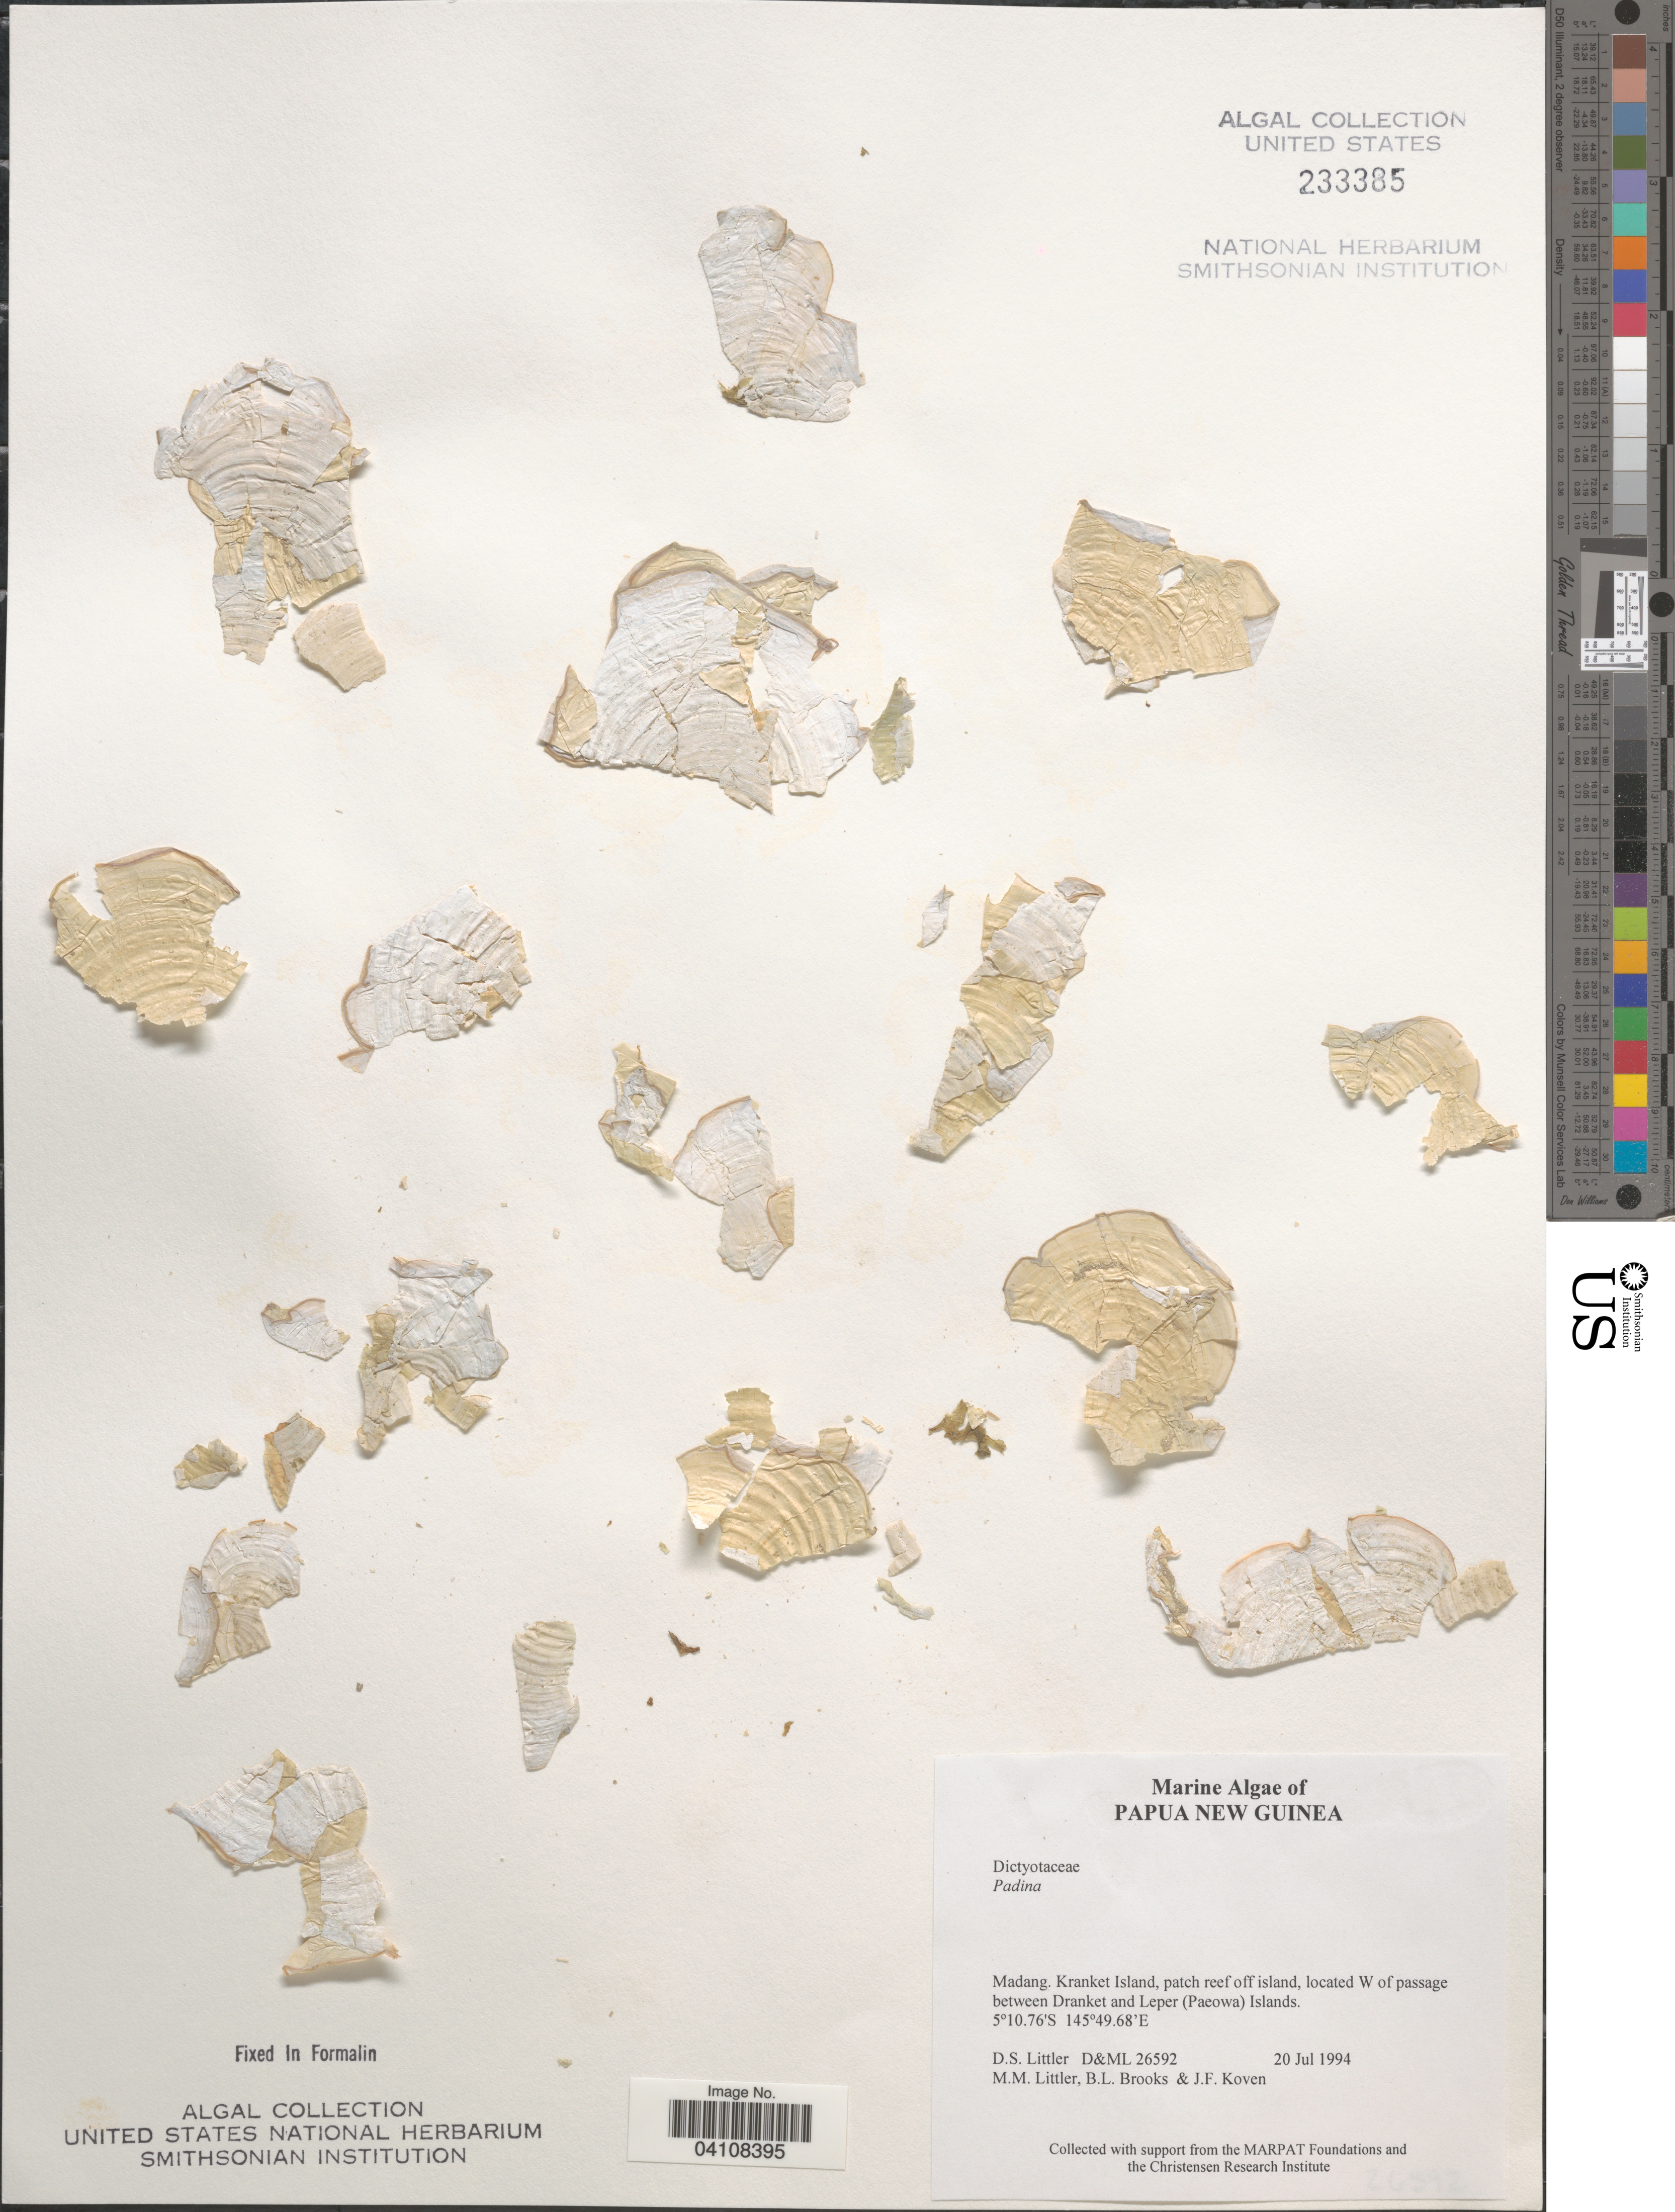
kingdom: Chromista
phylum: Ochrophyta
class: Phaeophyceae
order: Dictyotales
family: Dictyotaceae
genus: Padina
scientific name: Padina sp.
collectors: D. S. Littler, B. Brooks & J. Koven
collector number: D&ML26592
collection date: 1994-07-20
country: Papua New Guinea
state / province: Madang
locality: Kranket Island, patch reef off island, located W of passage between Dranket and Leper (Paeowa) Islands.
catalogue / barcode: US 233385